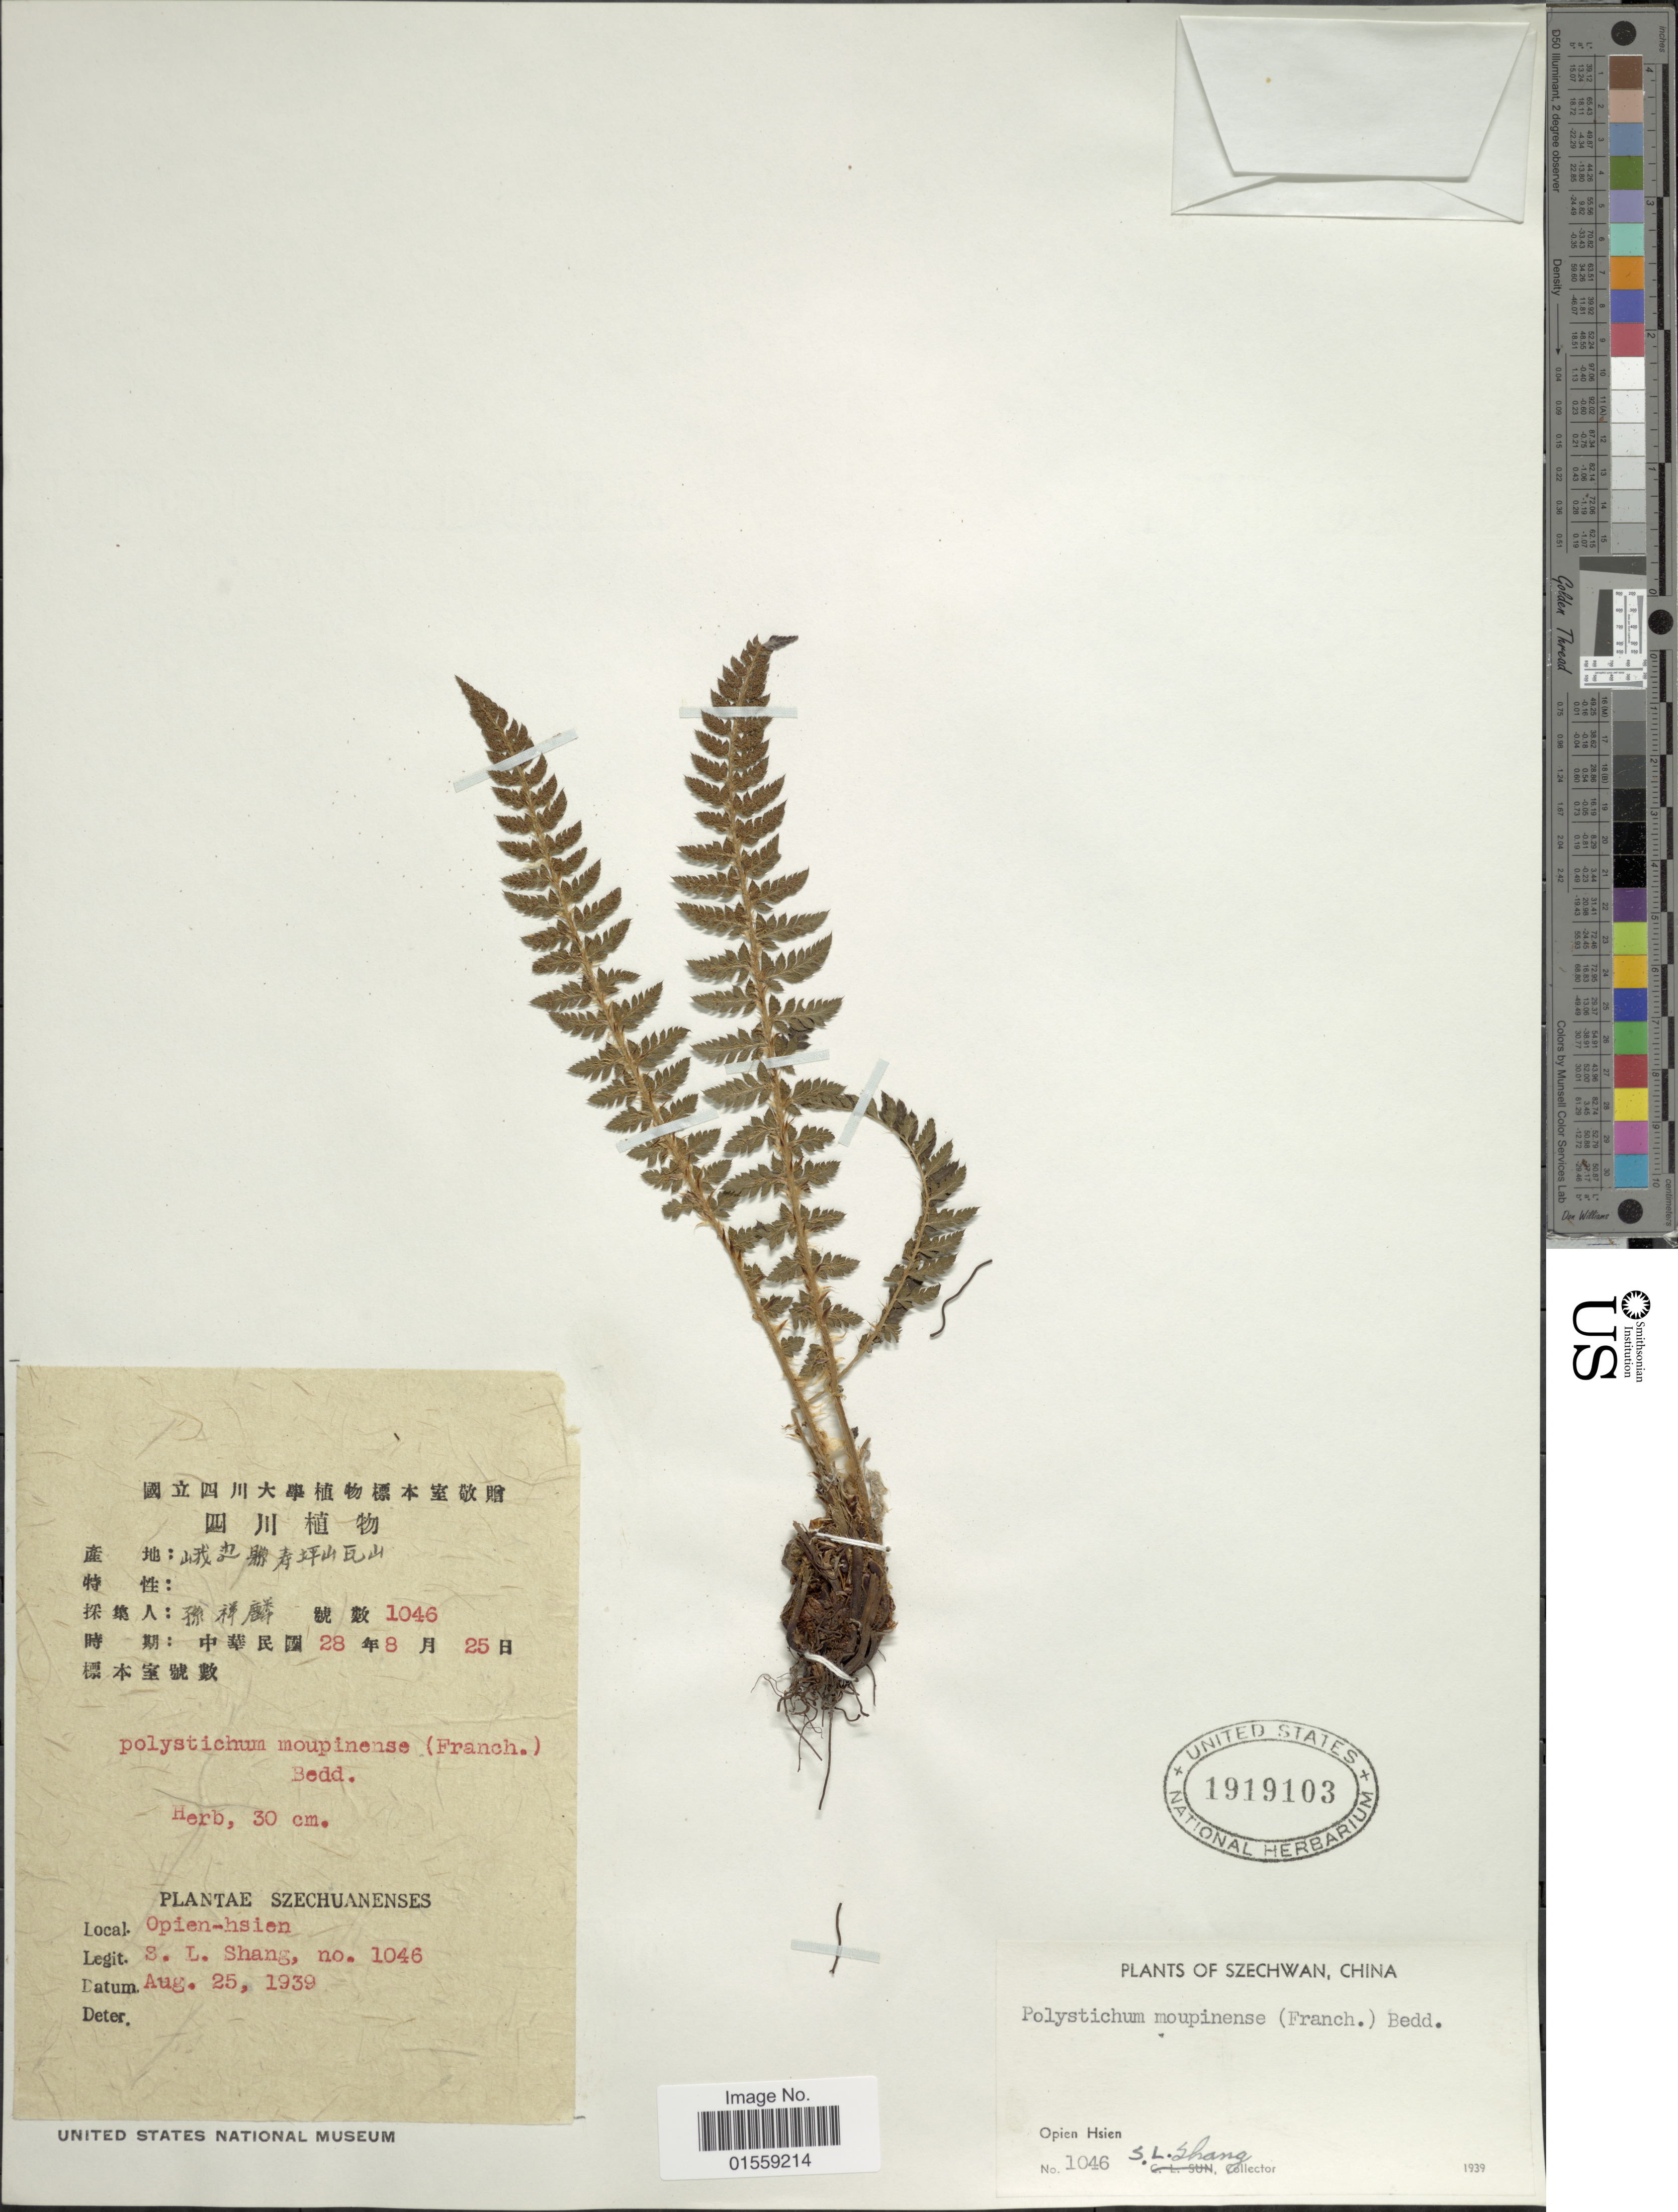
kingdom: Plantae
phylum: Tracheophyta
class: Polypodiopsida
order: Polypodiales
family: Dryopteridaceae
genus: Polystichum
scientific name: Polystichum moupinense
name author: (Franch.) Bedd.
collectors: S. Shang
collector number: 1046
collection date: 1939-08-25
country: China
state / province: Sichuan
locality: Szechwan, China, Szechuaneses, Open Hsien.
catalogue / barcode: US 1919103